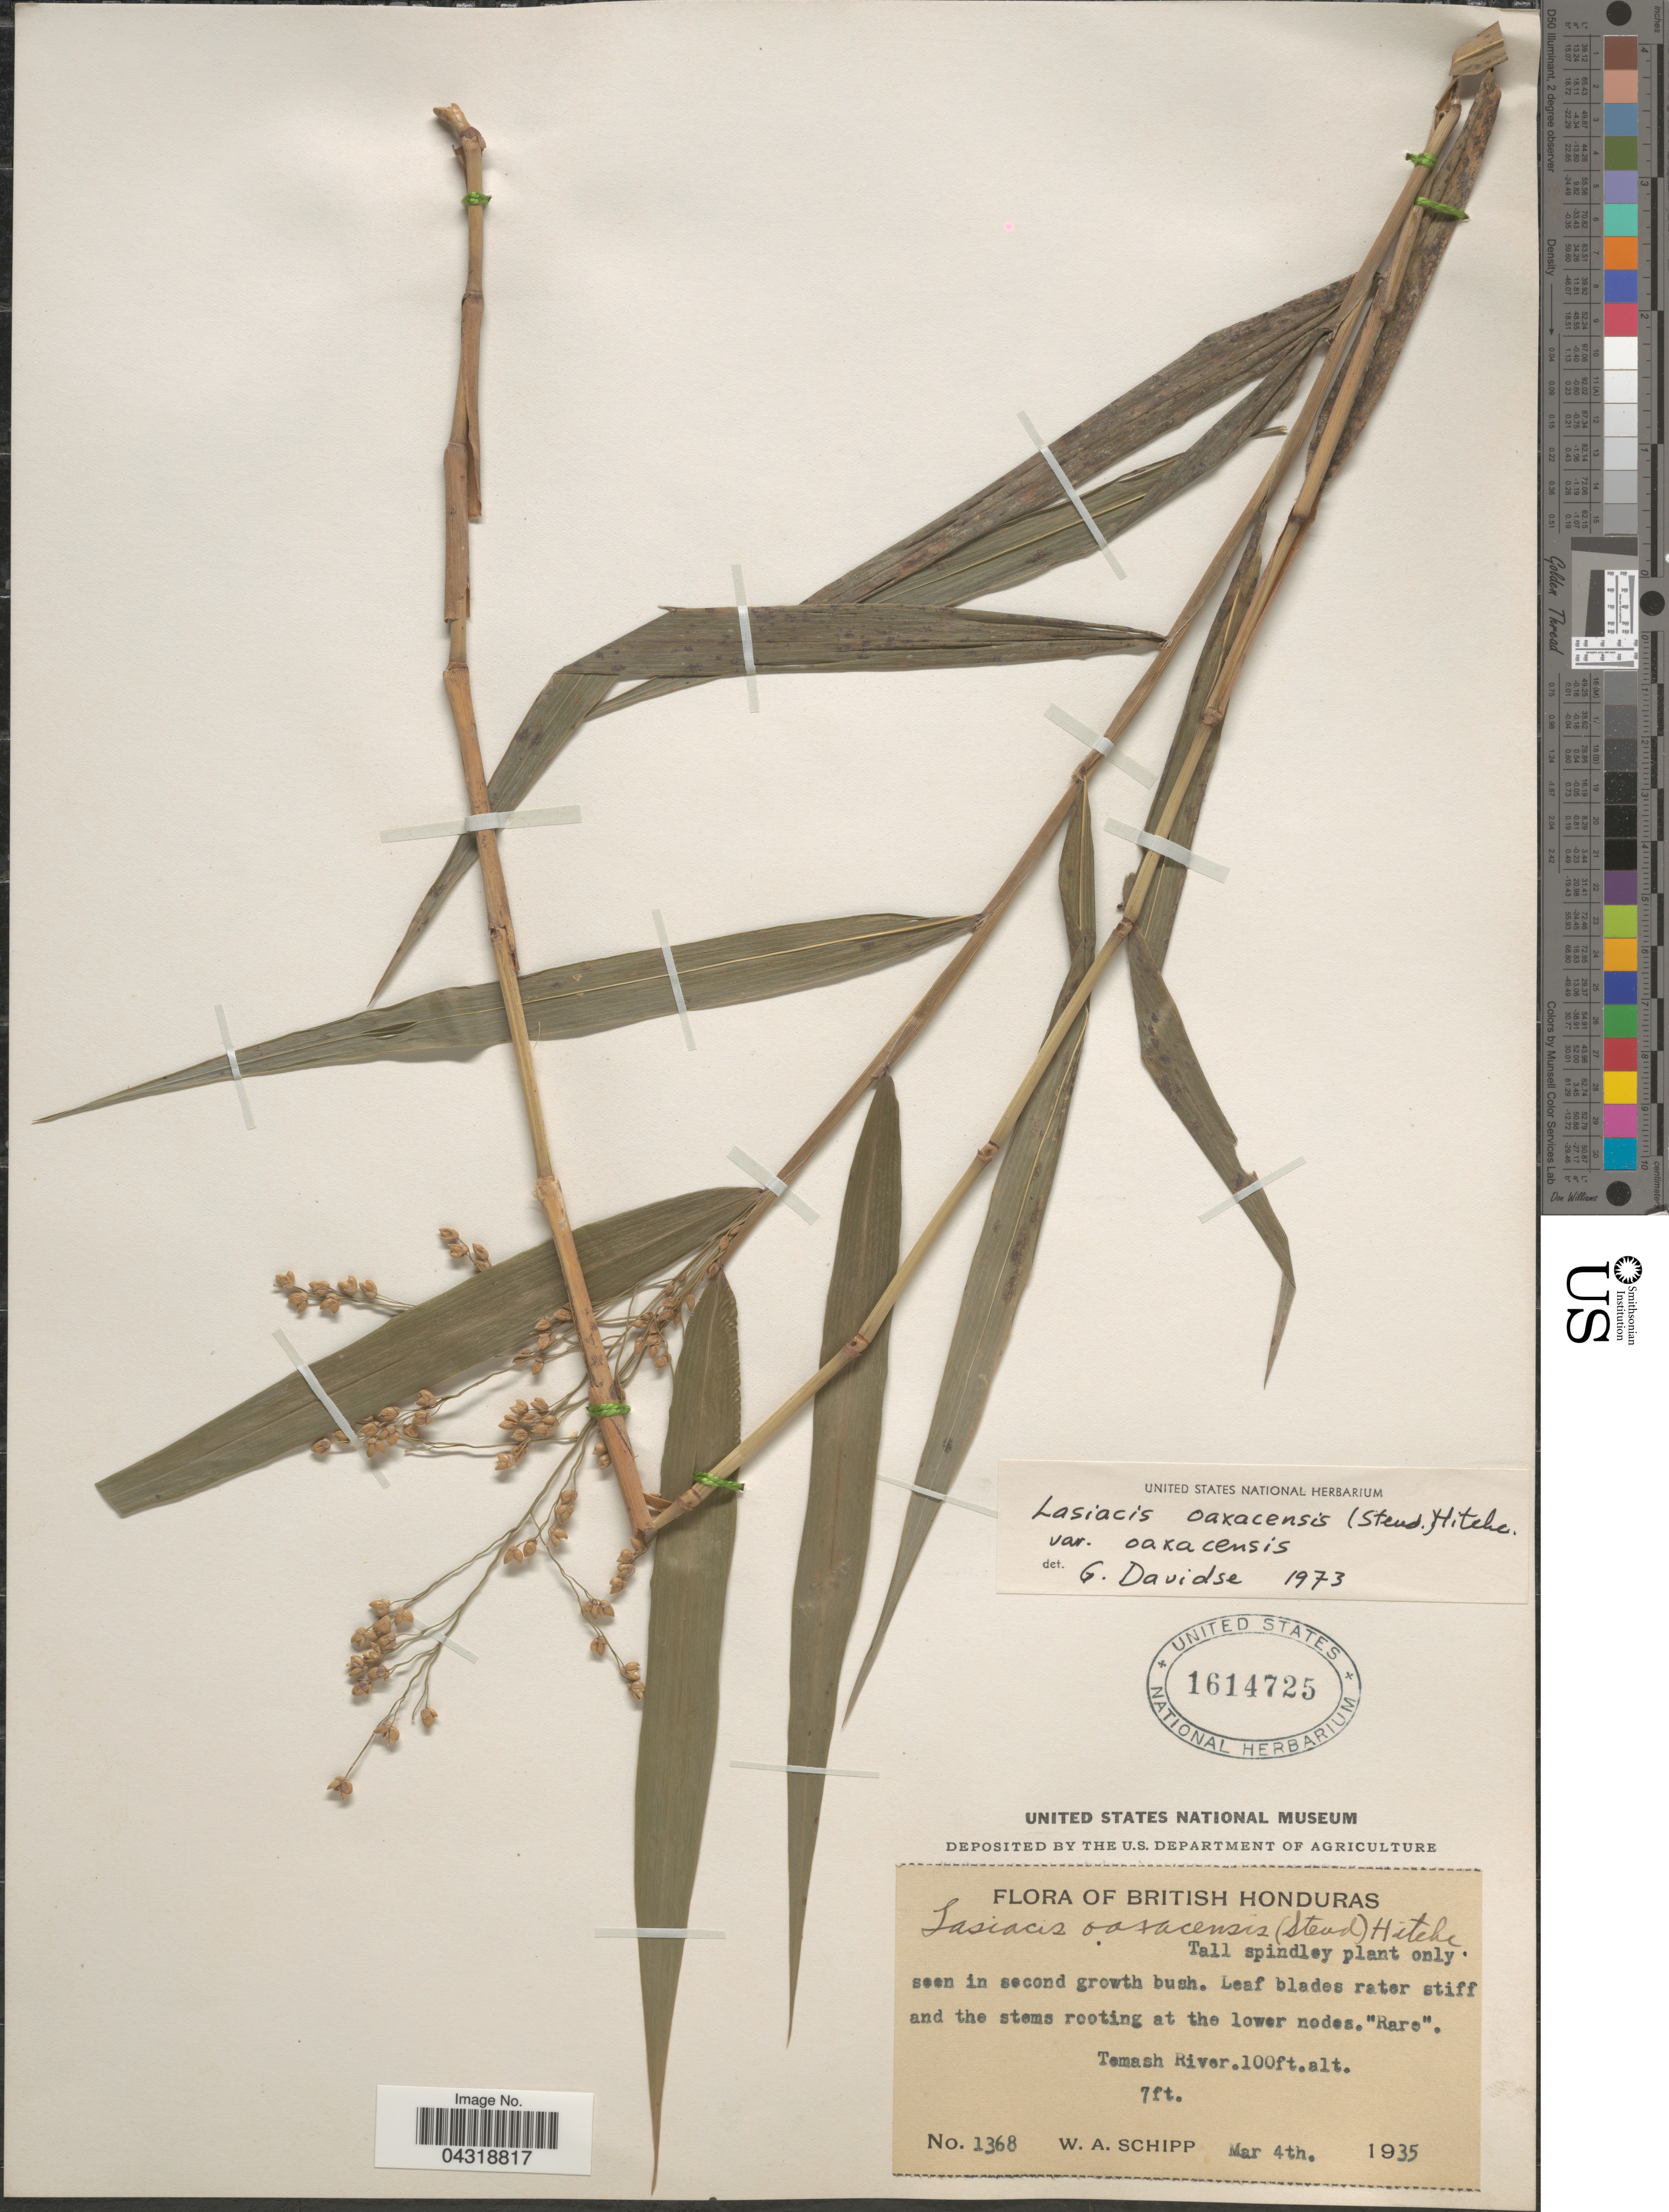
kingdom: Plantae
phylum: Tracheophyta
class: Liliopsida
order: Poales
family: Poaceae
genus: Lasiacis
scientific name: Lasiacis oaxacensis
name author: (Steud.) Hitchc.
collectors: W. Schipp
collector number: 1368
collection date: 1935-03-04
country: Belize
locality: British Honduras. Temash River.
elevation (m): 30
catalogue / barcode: US 1614725